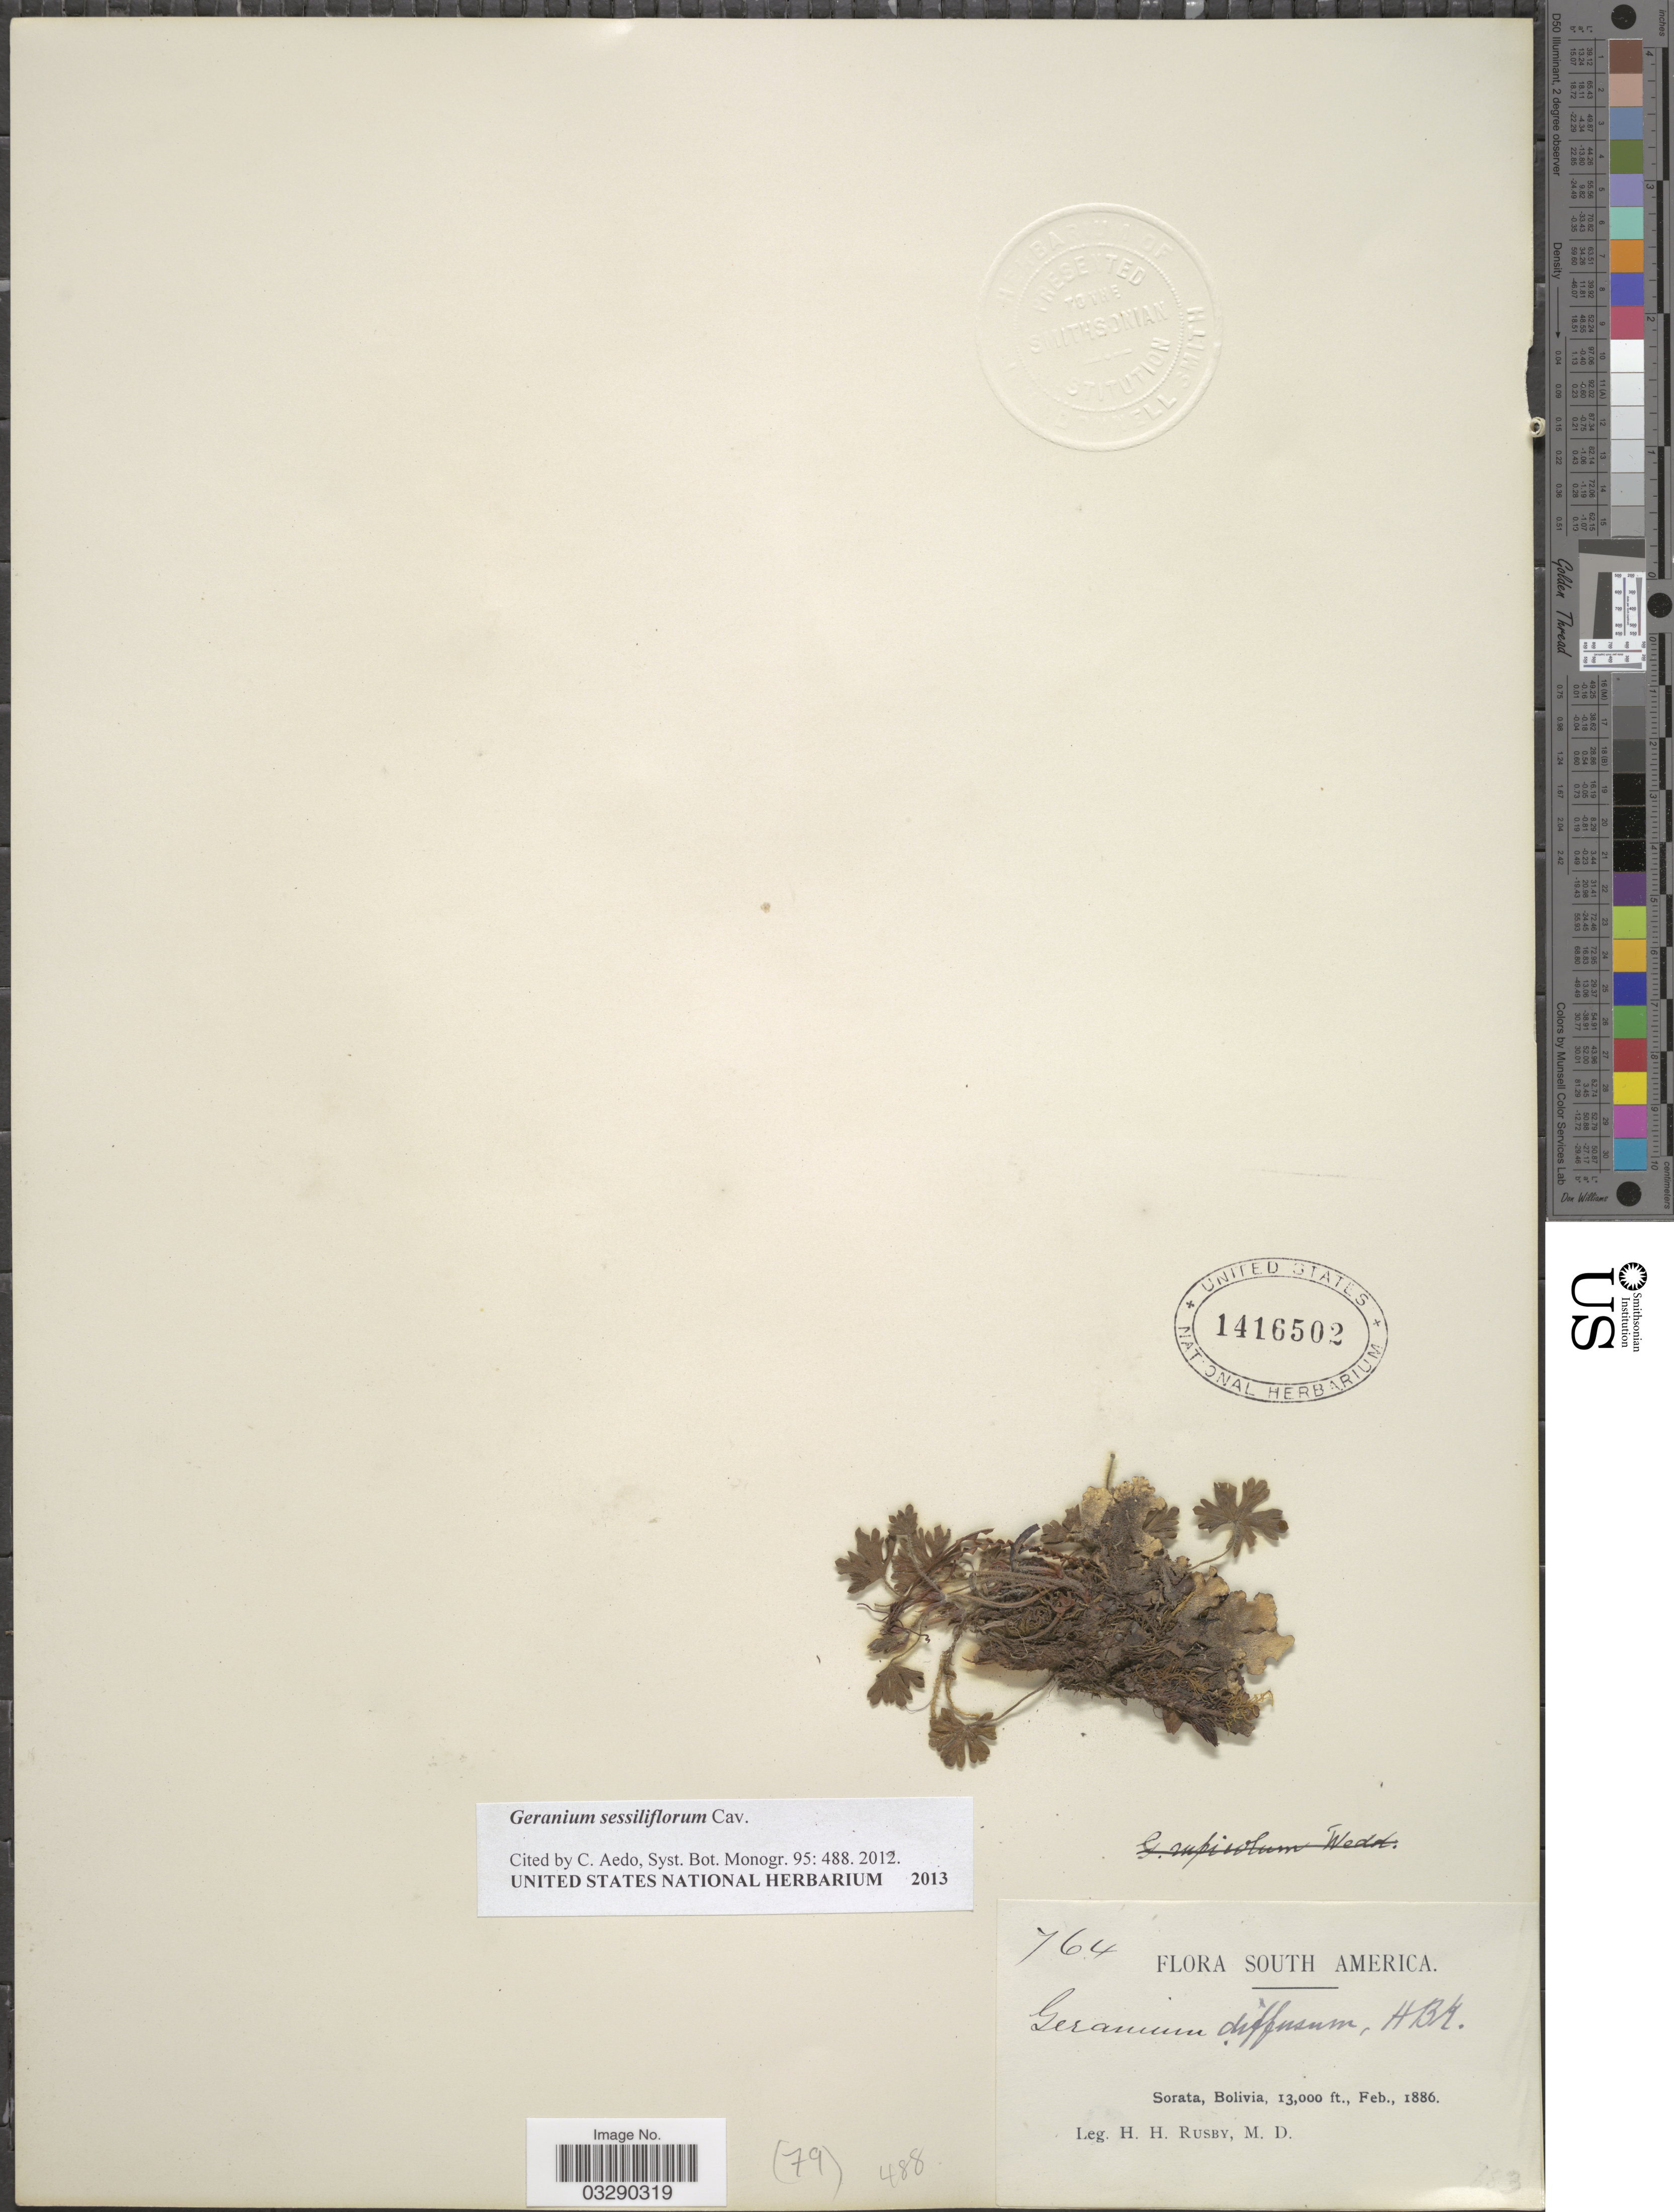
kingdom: Plantae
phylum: Tracheophyta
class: Magnoliopsida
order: Geraniales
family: Geraniaceae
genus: Geranium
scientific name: Geranium sessiliflorum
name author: Cav.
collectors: H. H. Rusby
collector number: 764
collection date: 1886-02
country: Bolivia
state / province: La Páz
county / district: Larecaja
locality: Sorata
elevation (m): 3962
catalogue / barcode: US 1416502